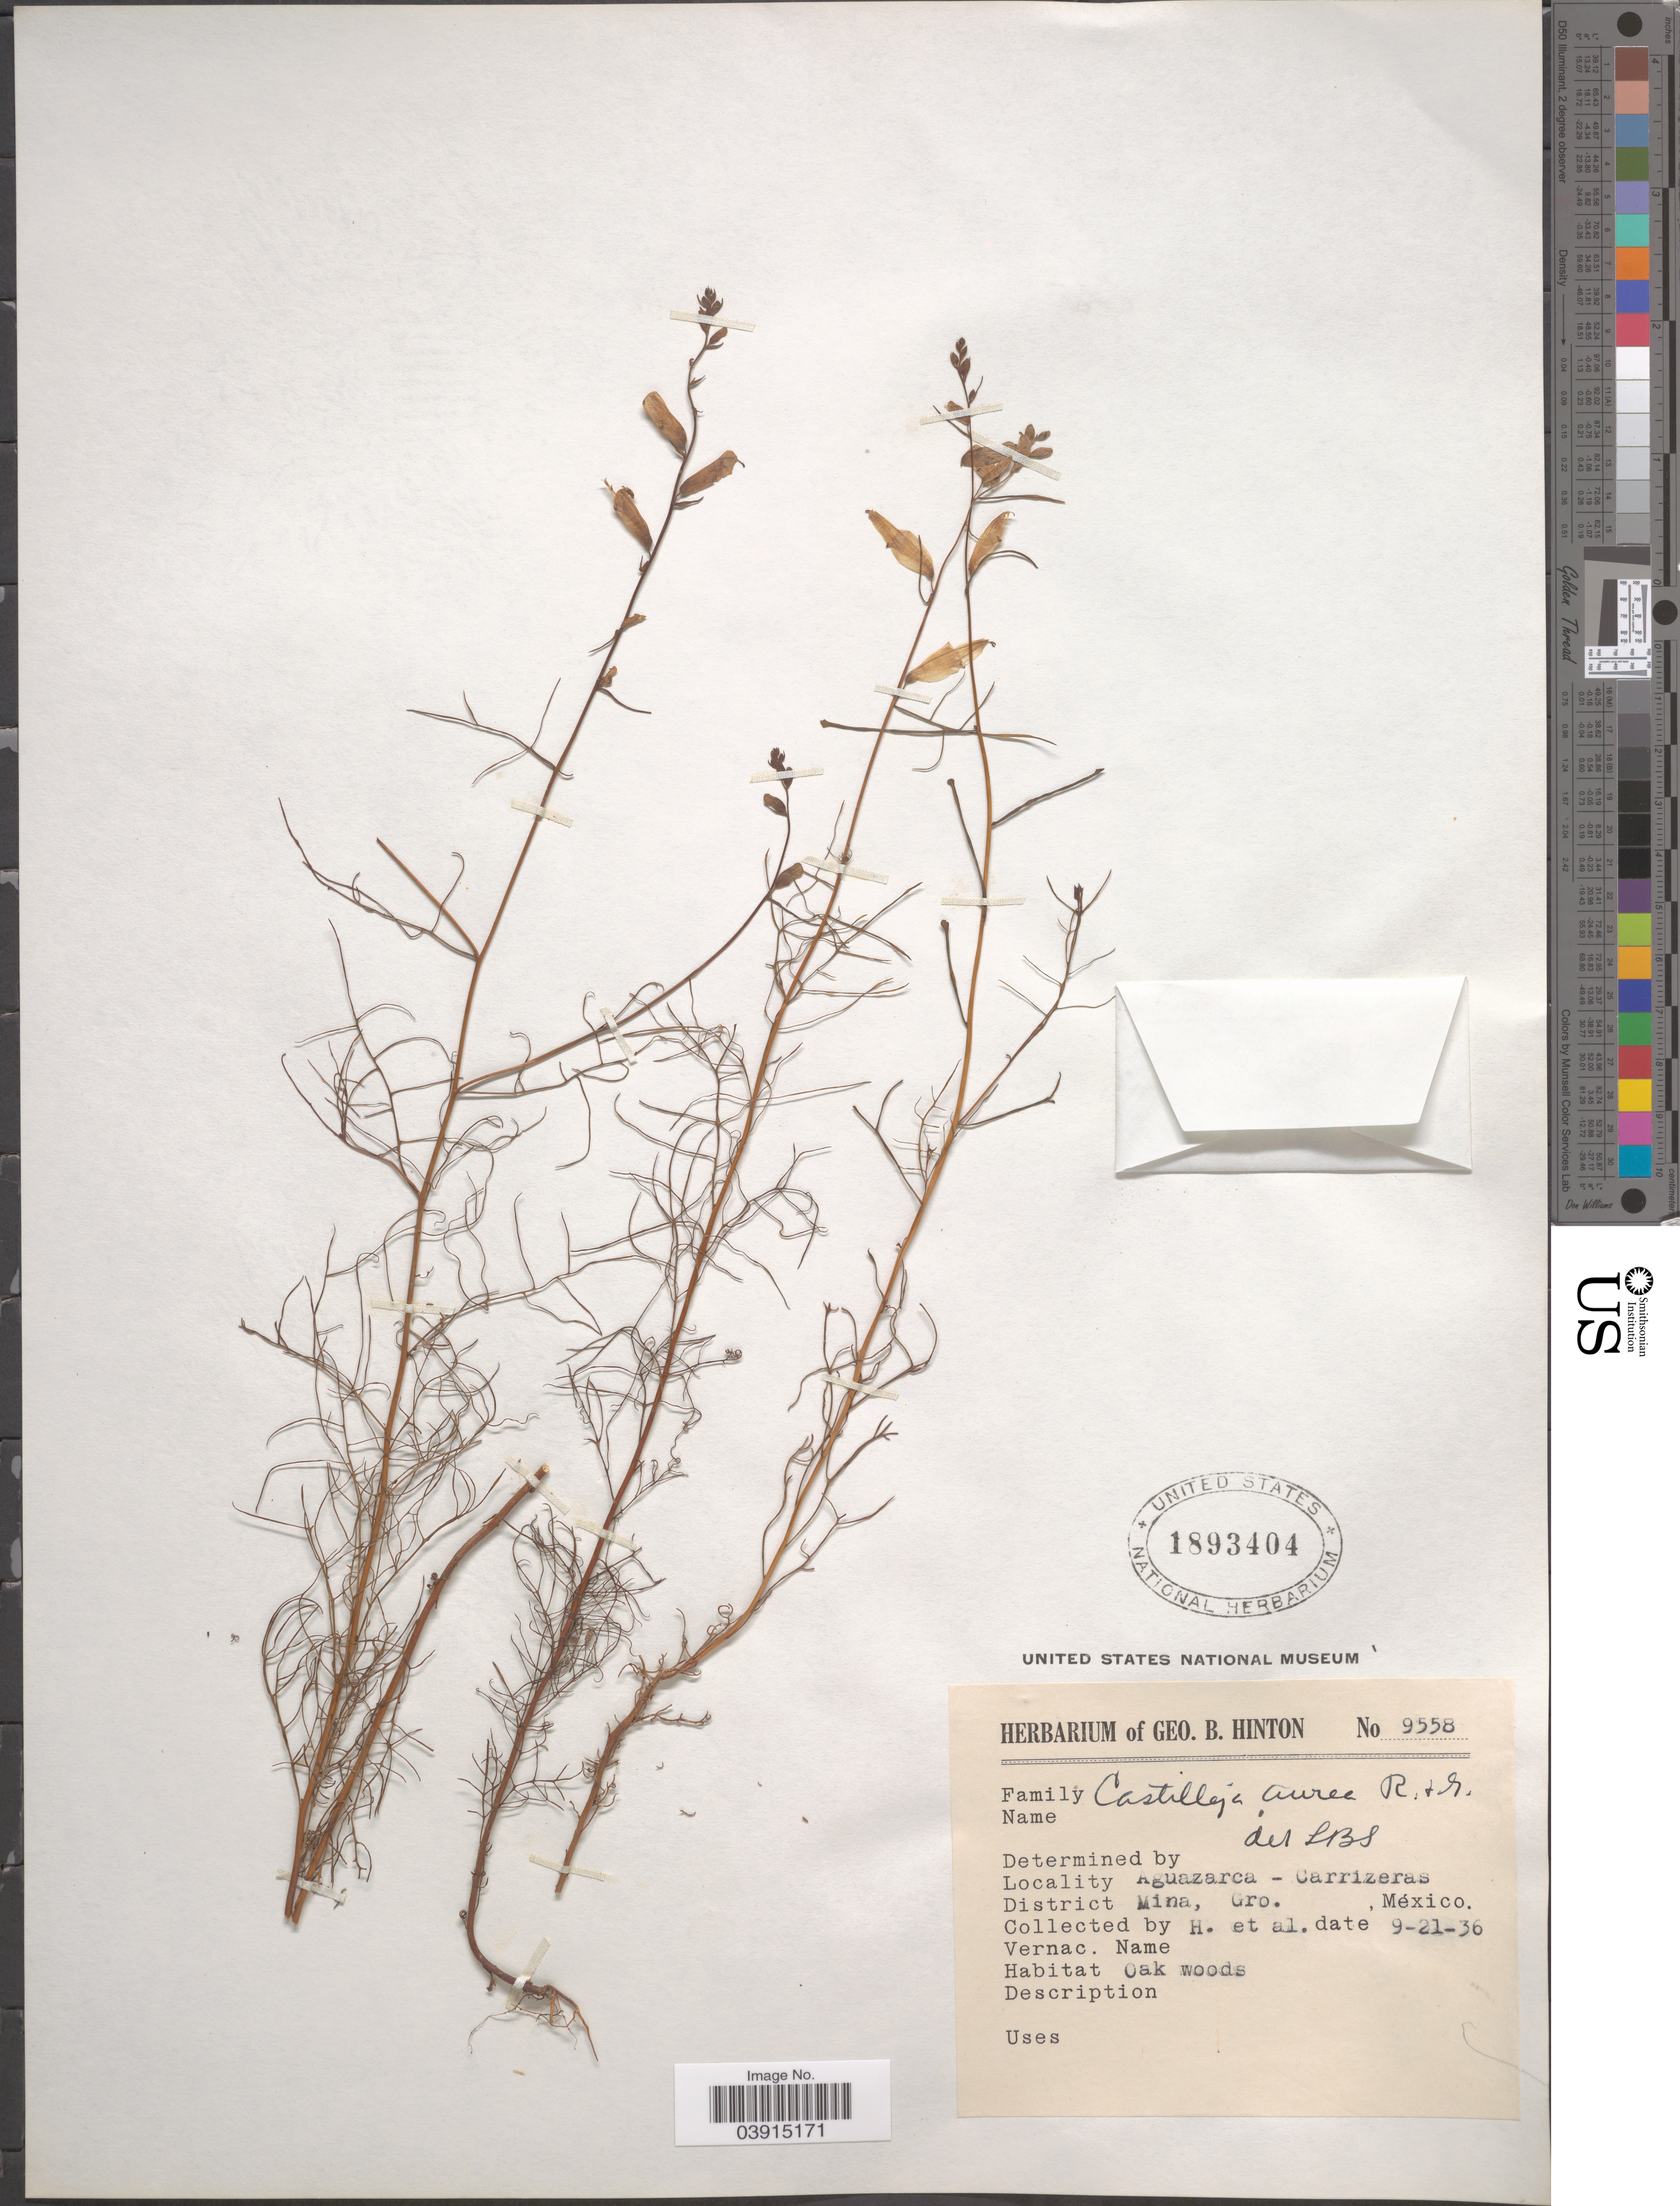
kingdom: Plantae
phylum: Tracheophyta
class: Magnoliopsida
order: Lamiales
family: Orobanchaceae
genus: Castilleja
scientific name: Castilleja aurea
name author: B.L. Rob. & Greenm.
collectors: G. B. Hinton & et al.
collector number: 9558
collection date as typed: Transcribed d/m/y: 21/9/36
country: Mexico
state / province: Guerrero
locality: Aguazarca - Carrizeras. District Mina.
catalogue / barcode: US 1893404